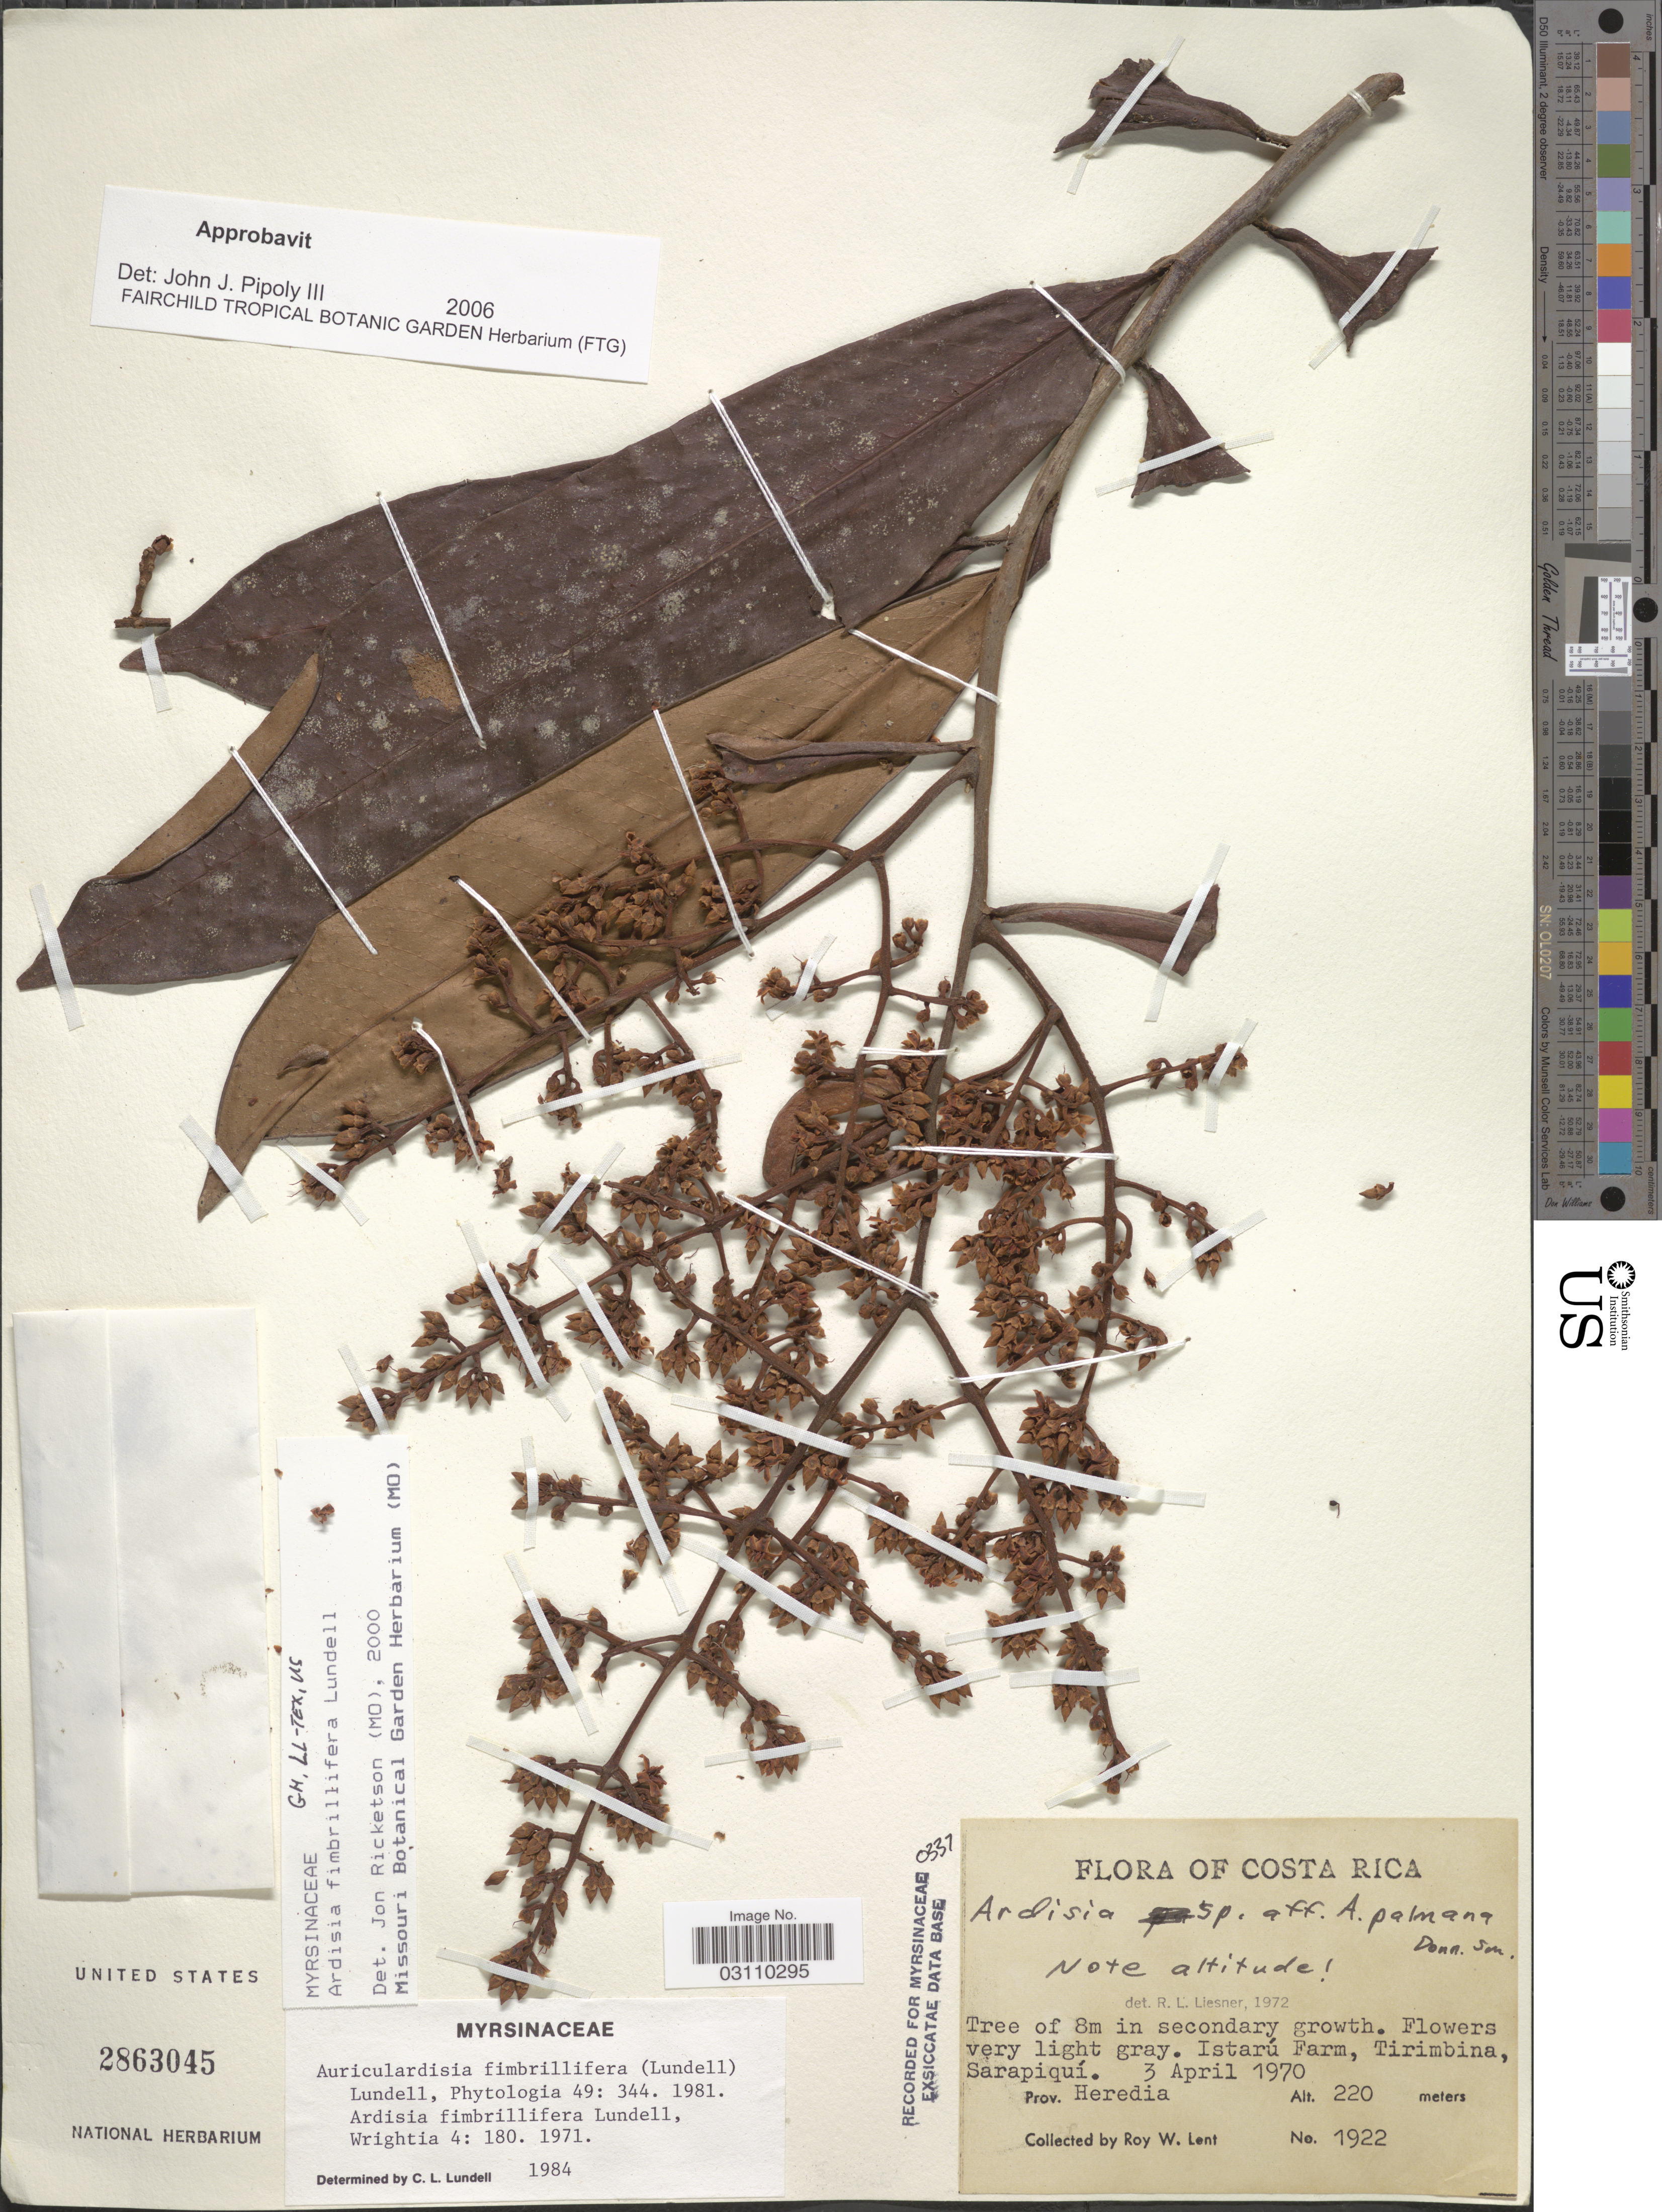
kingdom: Plantae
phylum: Tracheophyta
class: Magnoliopsida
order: Ericales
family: Primulaceae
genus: Ardisia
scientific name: Ardisia fimbrillifera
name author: Lundell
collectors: R. W. Lent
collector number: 1922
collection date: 1970-04-03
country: Costa Rica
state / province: Heredia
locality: Istarú Farm, Tirimbina, Sarapiquí.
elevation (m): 220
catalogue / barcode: US 2863045